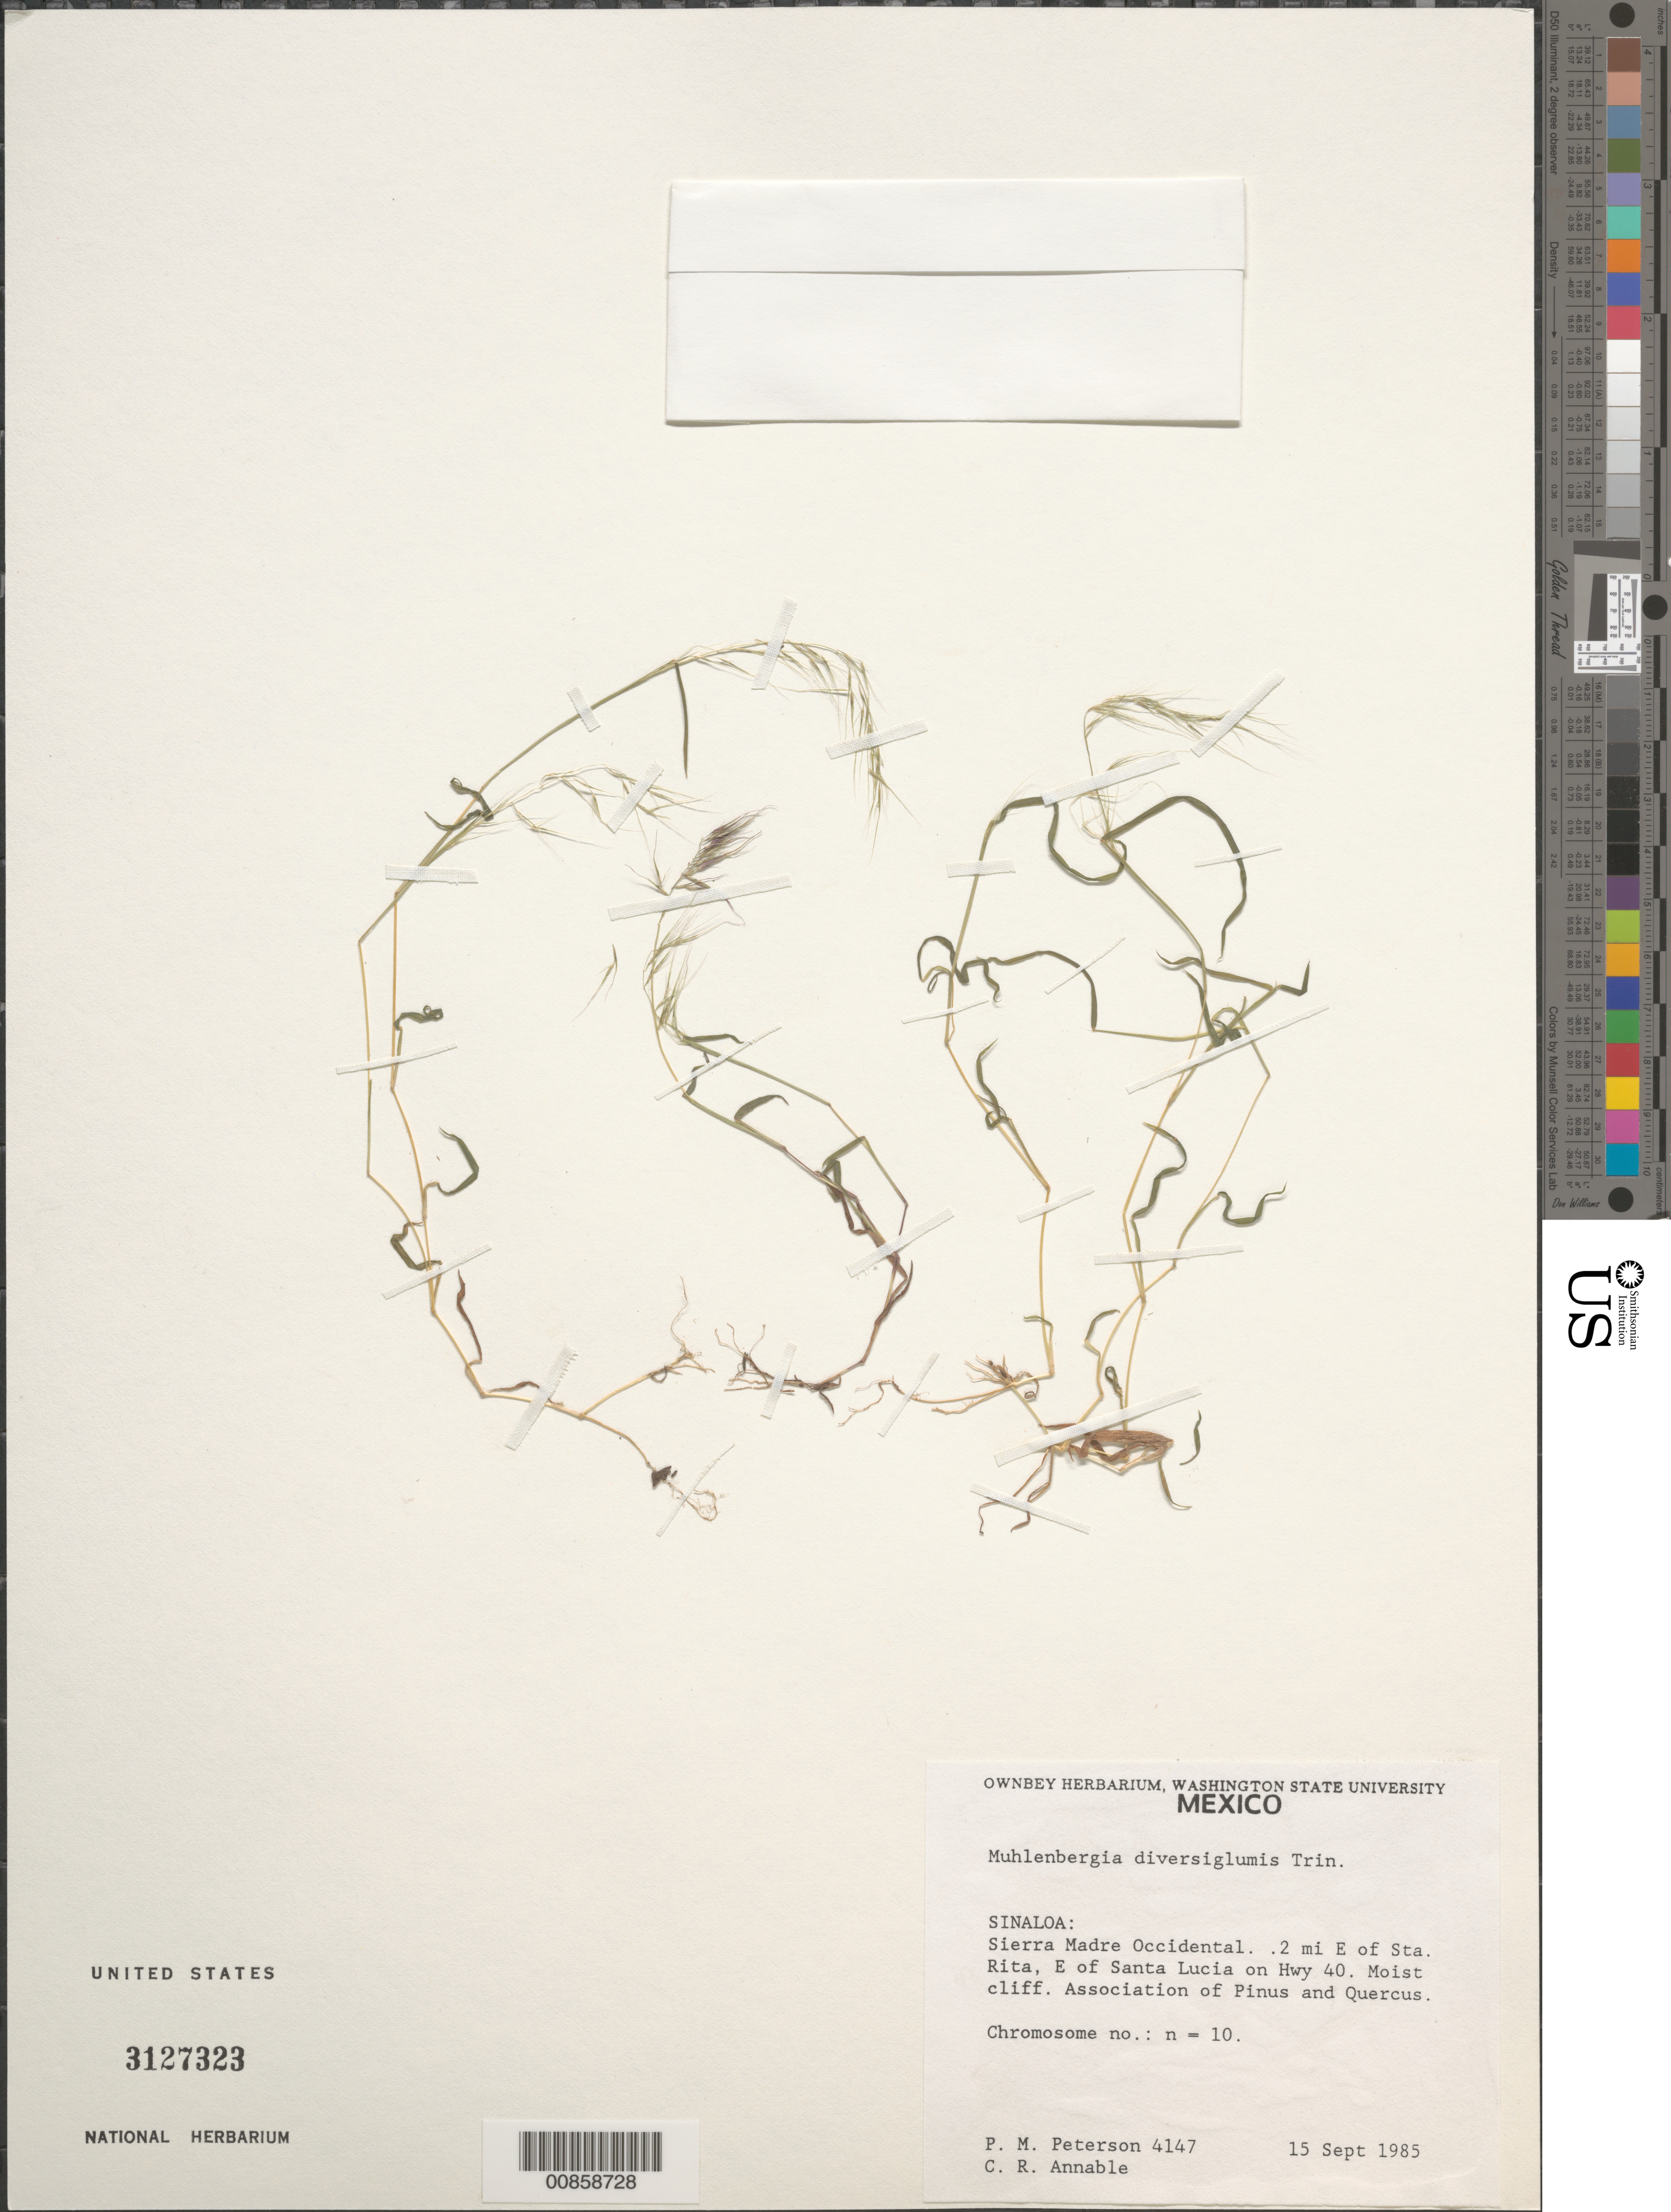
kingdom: Plantae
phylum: Tracheophyta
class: Liliopsida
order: Poales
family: Poaceae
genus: Muhlenbergia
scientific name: Muhlenbergia diversiglumis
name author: Trin.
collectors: P. M. Peterson & C. R. Annable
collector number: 4147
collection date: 1985-09-15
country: Mexico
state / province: Sinaloa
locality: Sierra Madre Occidental. .2 mi E of Sta. Rita, E of Santa Lucia on Hwy 40.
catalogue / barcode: US 3127323